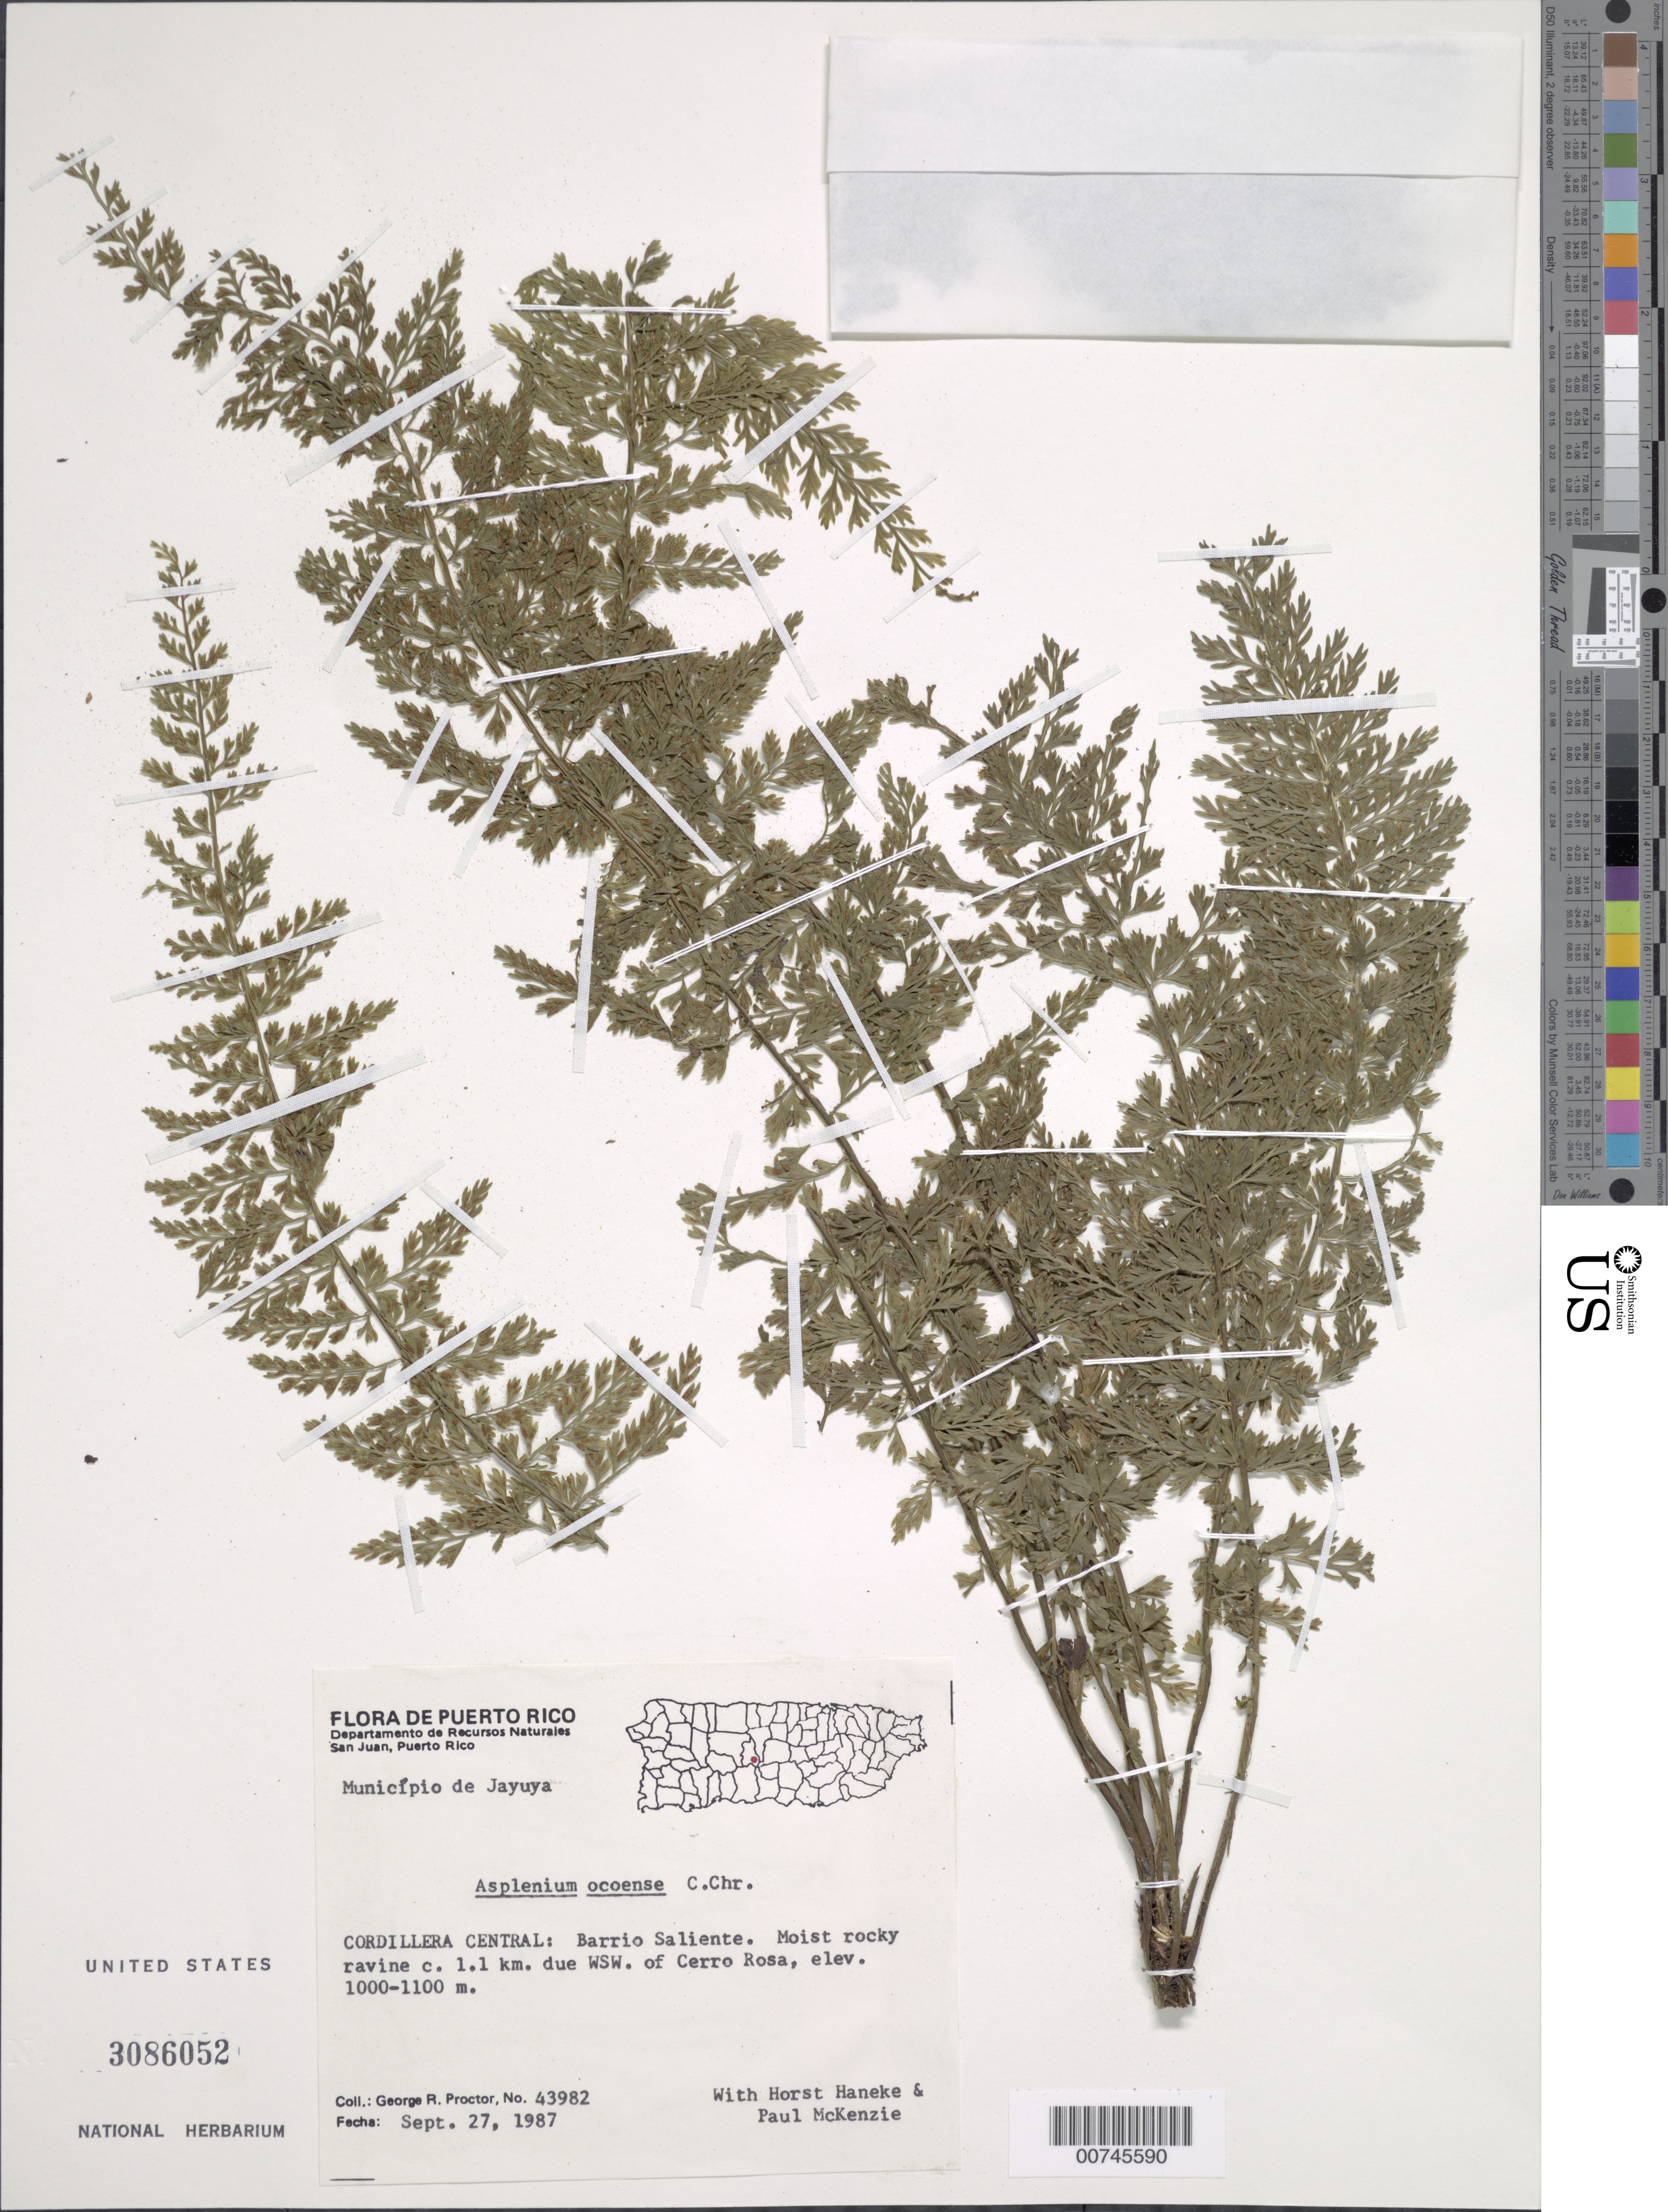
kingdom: Plantae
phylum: Tracheophyta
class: Polypodiopsida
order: Polypodiales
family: Aspleniaceae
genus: Asplenium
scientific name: Asplenium ocoense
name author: C. Chr.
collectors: G. R. Proctor, H. Haneke & P. Mckenzie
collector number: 43982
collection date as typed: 27 Sep 1987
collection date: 1987-09-27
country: Puerto Rico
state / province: Jayuya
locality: Cordillera Central: Barrio Saliente. C. 1.1 km due WSW of Cerro Rosa, Municipio de Jayuya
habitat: Moist rocky ravine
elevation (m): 1000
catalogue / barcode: US 3086052